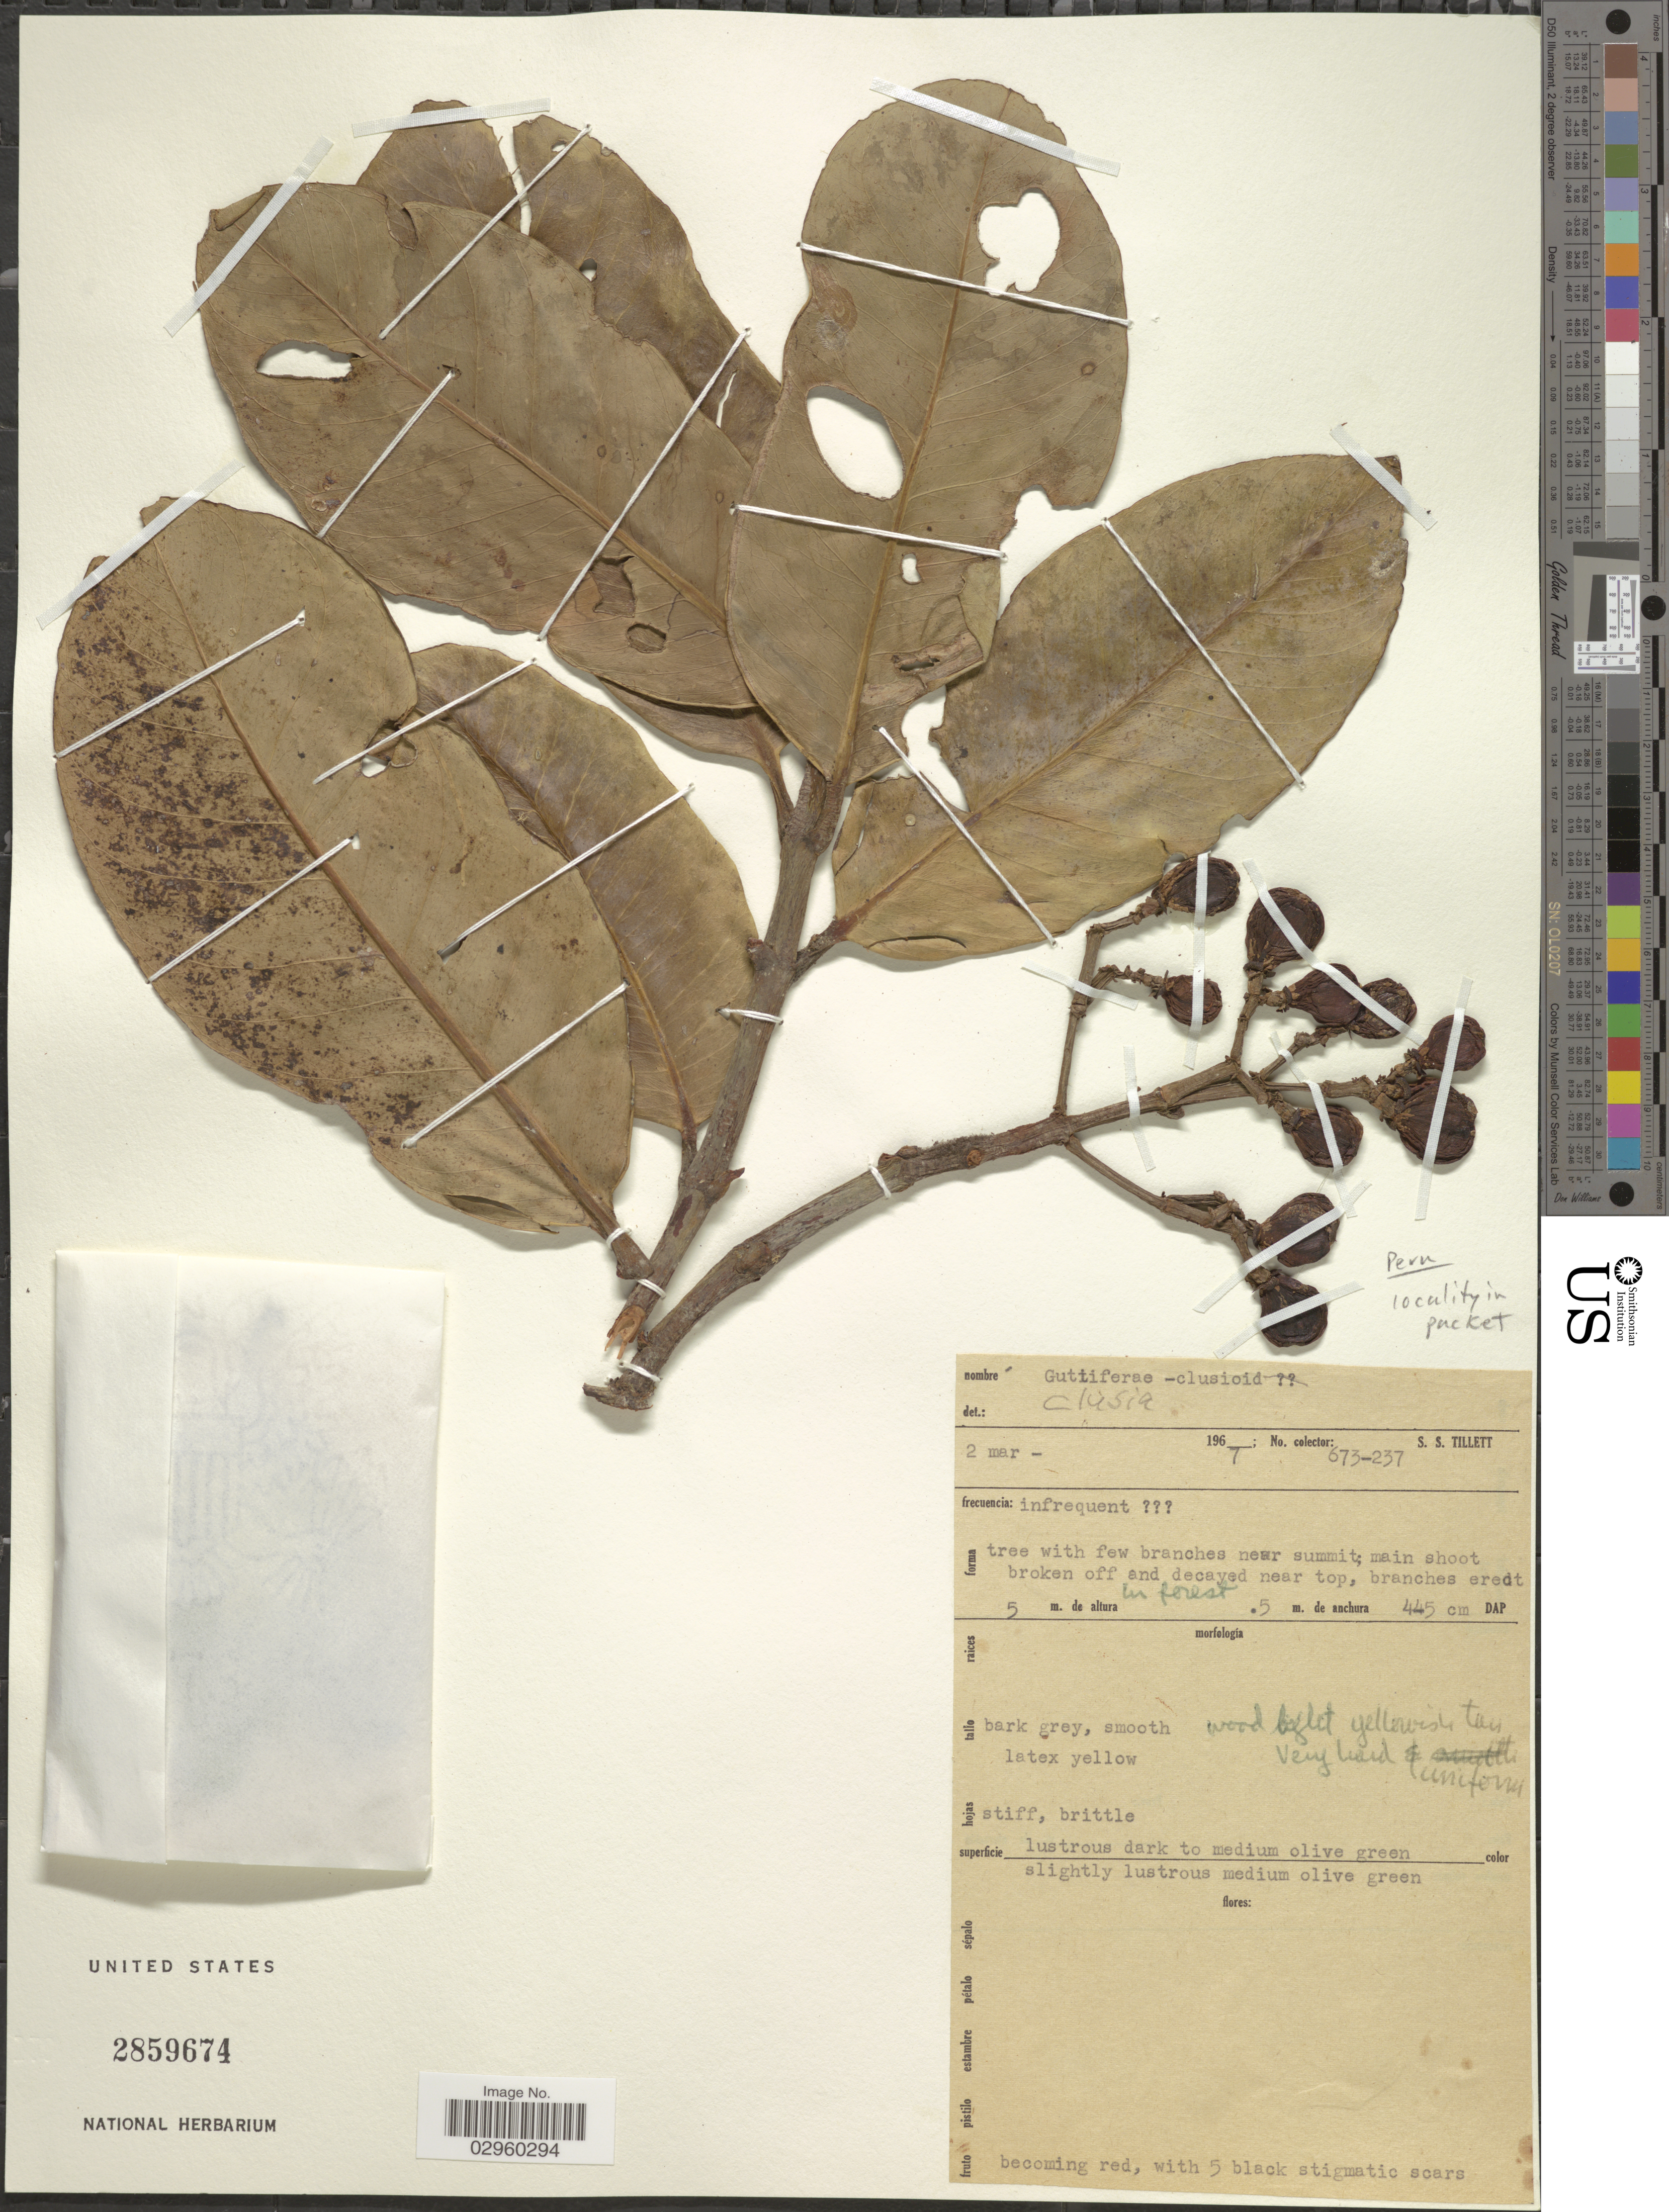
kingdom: Plantae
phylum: Tracheophyta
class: Magnoliopsida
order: Malpighiales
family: Clusiaceae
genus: Clusia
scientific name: Clusia sp.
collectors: S. S. Tillett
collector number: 673-237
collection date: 1967-03-02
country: Peru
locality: Packet.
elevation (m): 5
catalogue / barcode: US 2859674